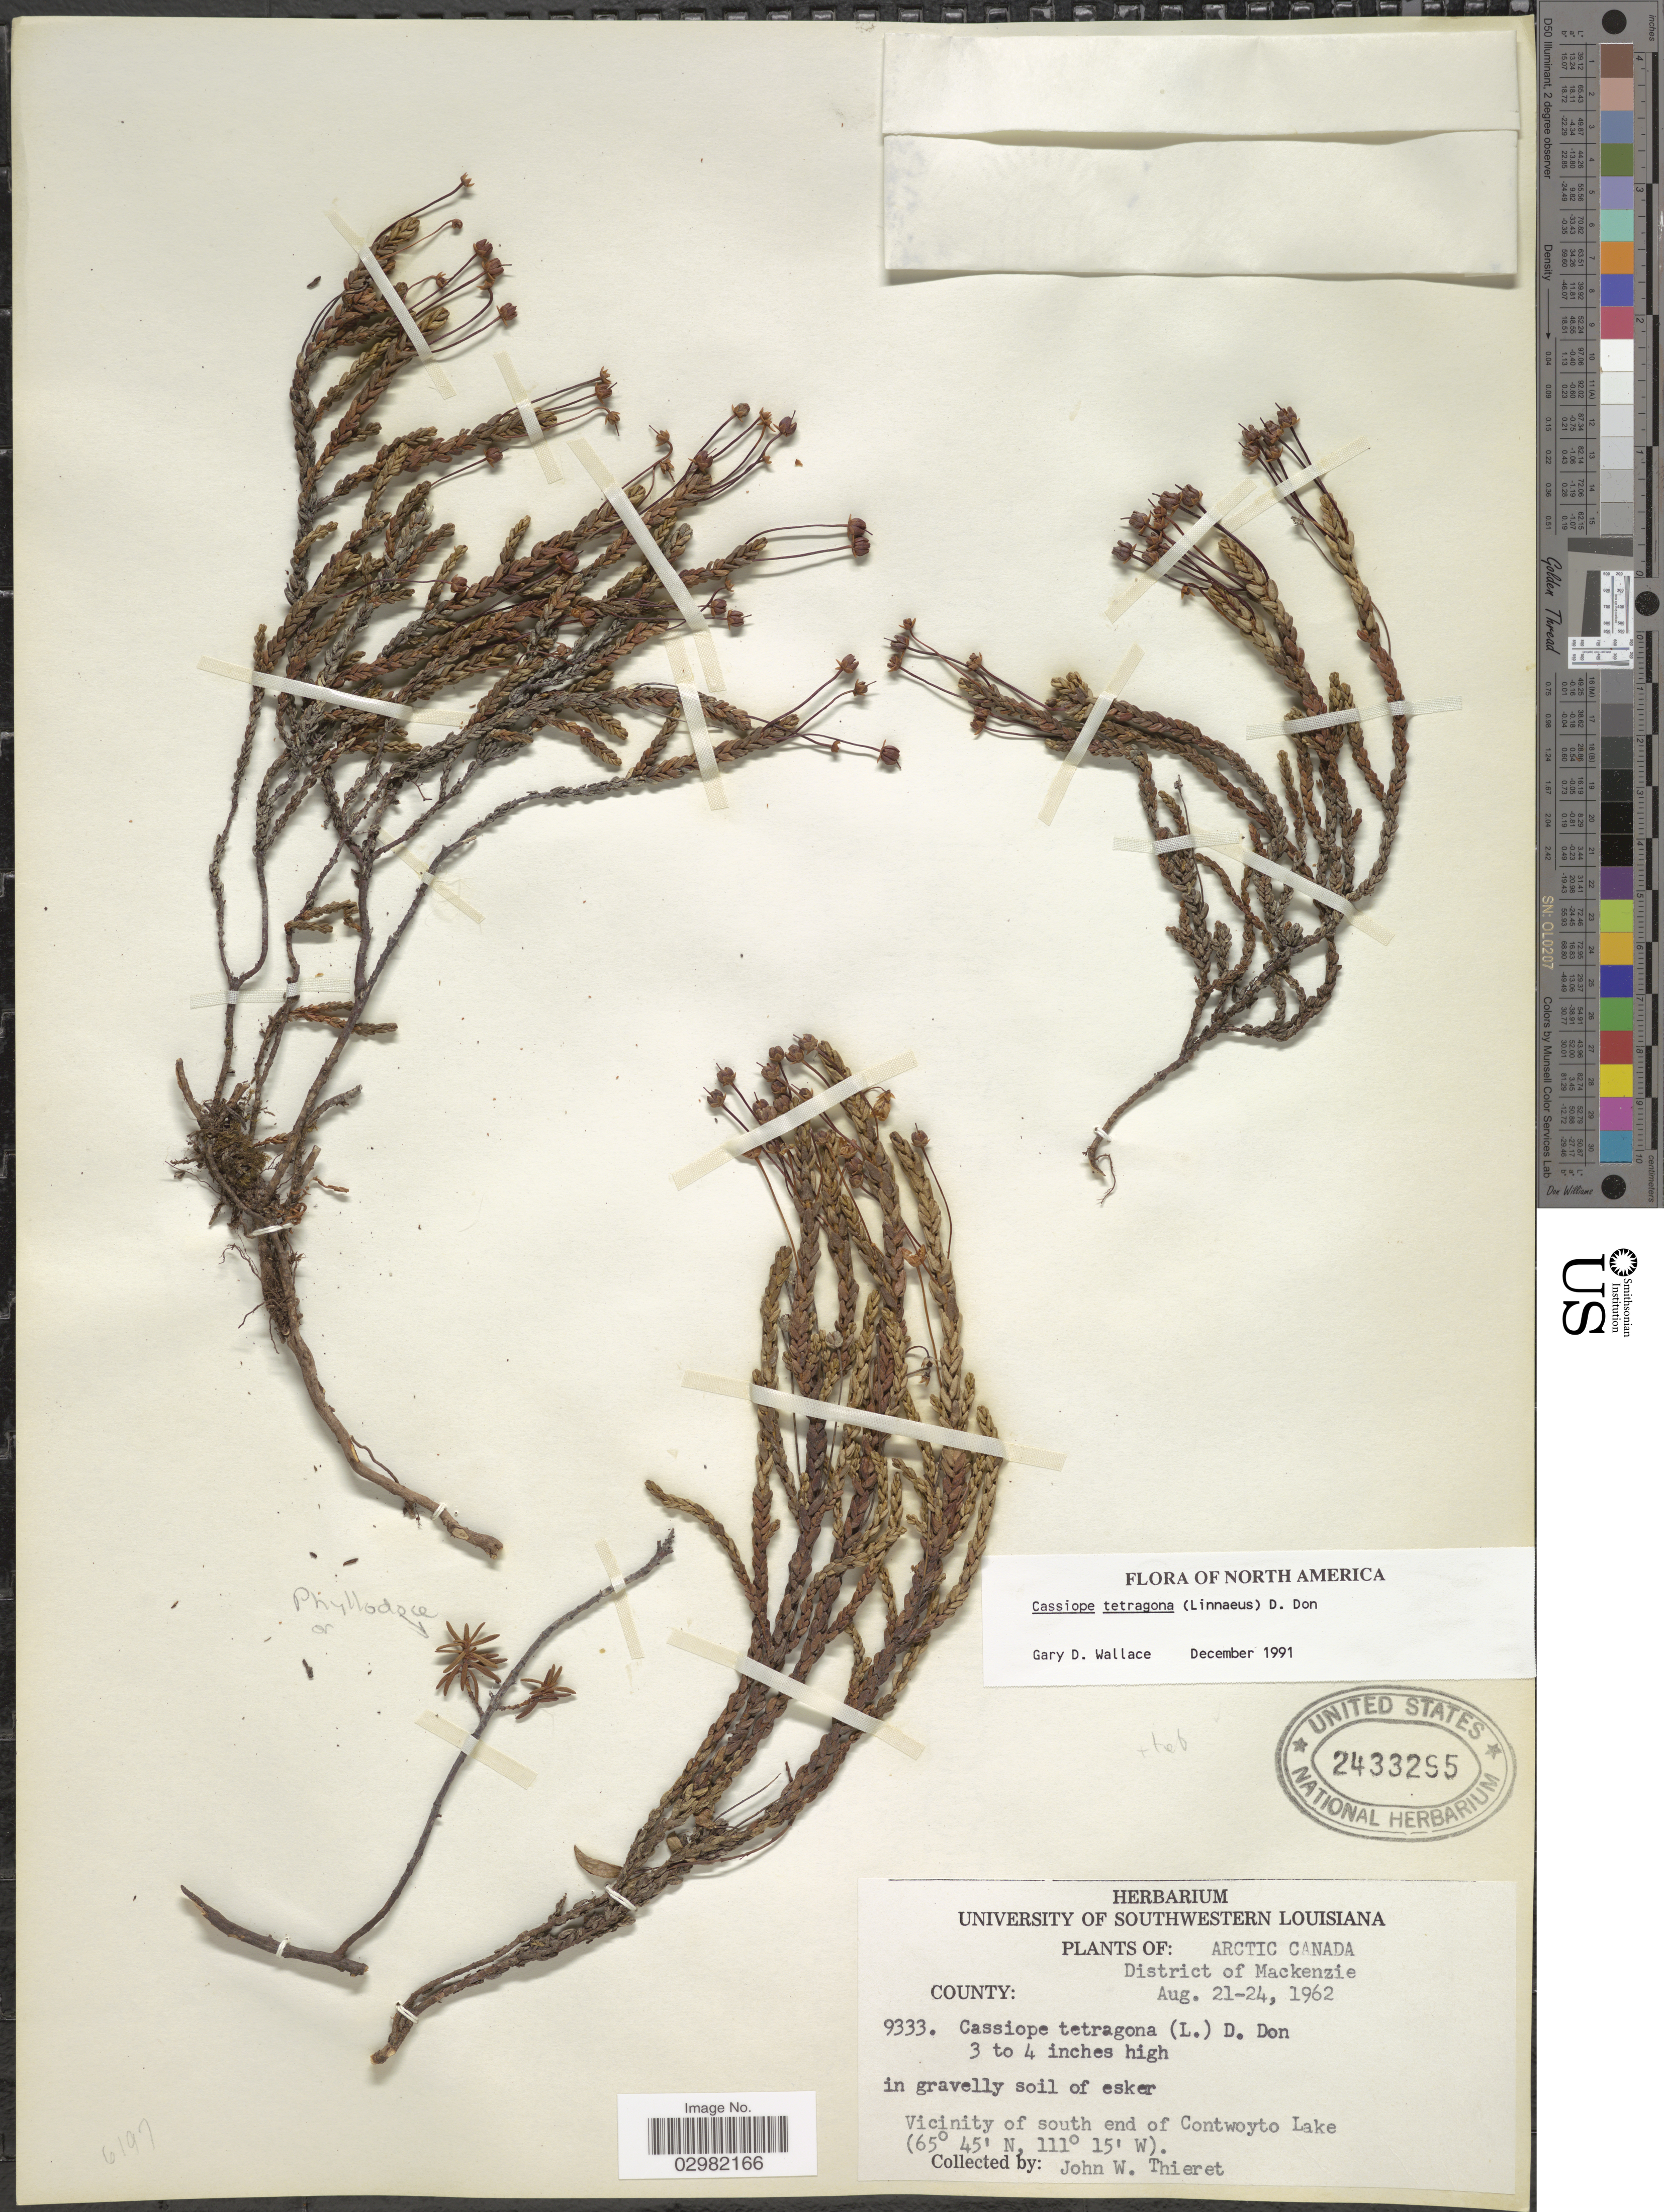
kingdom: Plantae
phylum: Tracheophyta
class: Magnoliopsida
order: Ericales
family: Ericaceae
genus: Cassiope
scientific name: Cassiope tetragona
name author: (L.) D. Don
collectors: J. W. Thieret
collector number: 9333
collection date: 1962-08-21/1962-08-24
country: Canada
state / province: Nunavut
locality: Arctic Canada, District of Mackenzie. Vicinity of south end of Contwoyto Lake.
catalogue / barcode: US 2433295